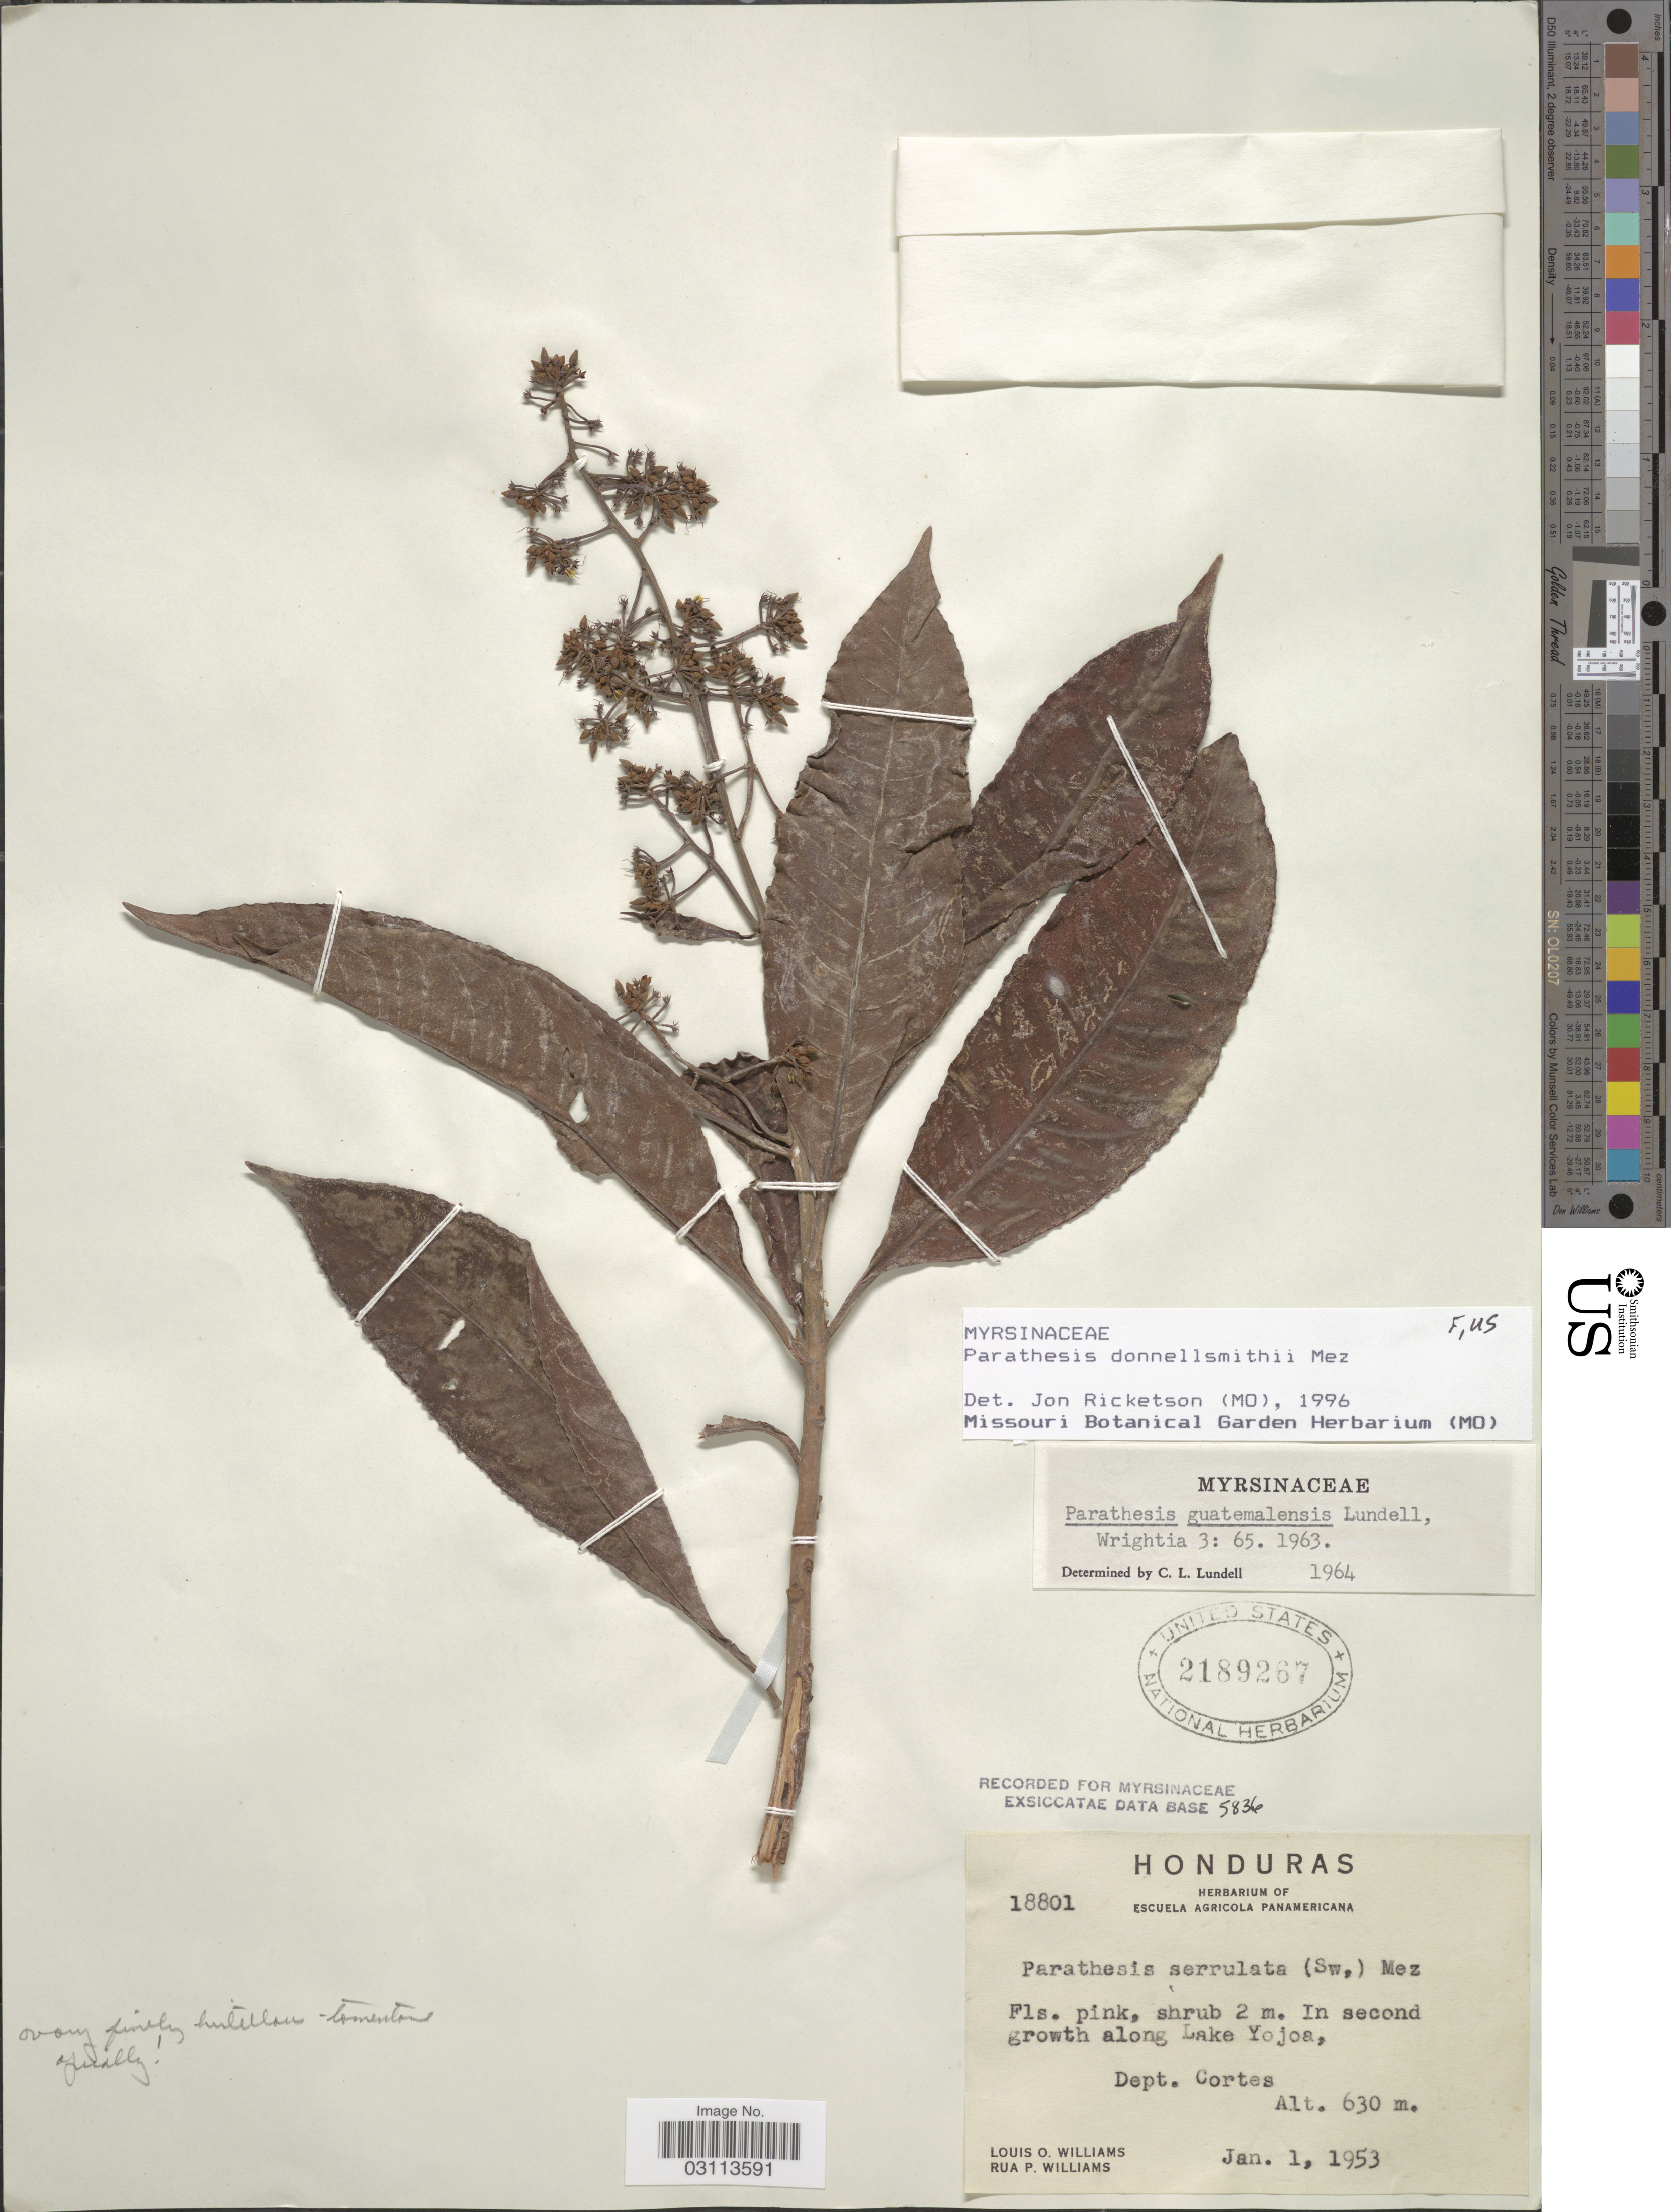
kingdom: Plantae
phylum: Tracheophyta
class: Magnoliopsida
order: Ericales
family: Primulaceae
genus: Parathesis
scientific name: Parathesis donnell-smithii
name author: Mez in Engl.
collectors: L. O. Williams & R. P. Williams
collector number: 18801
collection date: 1953-01-01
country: Honduras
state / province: Cortés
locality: In second growth along Lake Yojoa, Dept. Cortes.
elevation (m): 630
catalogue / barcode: US 2189267